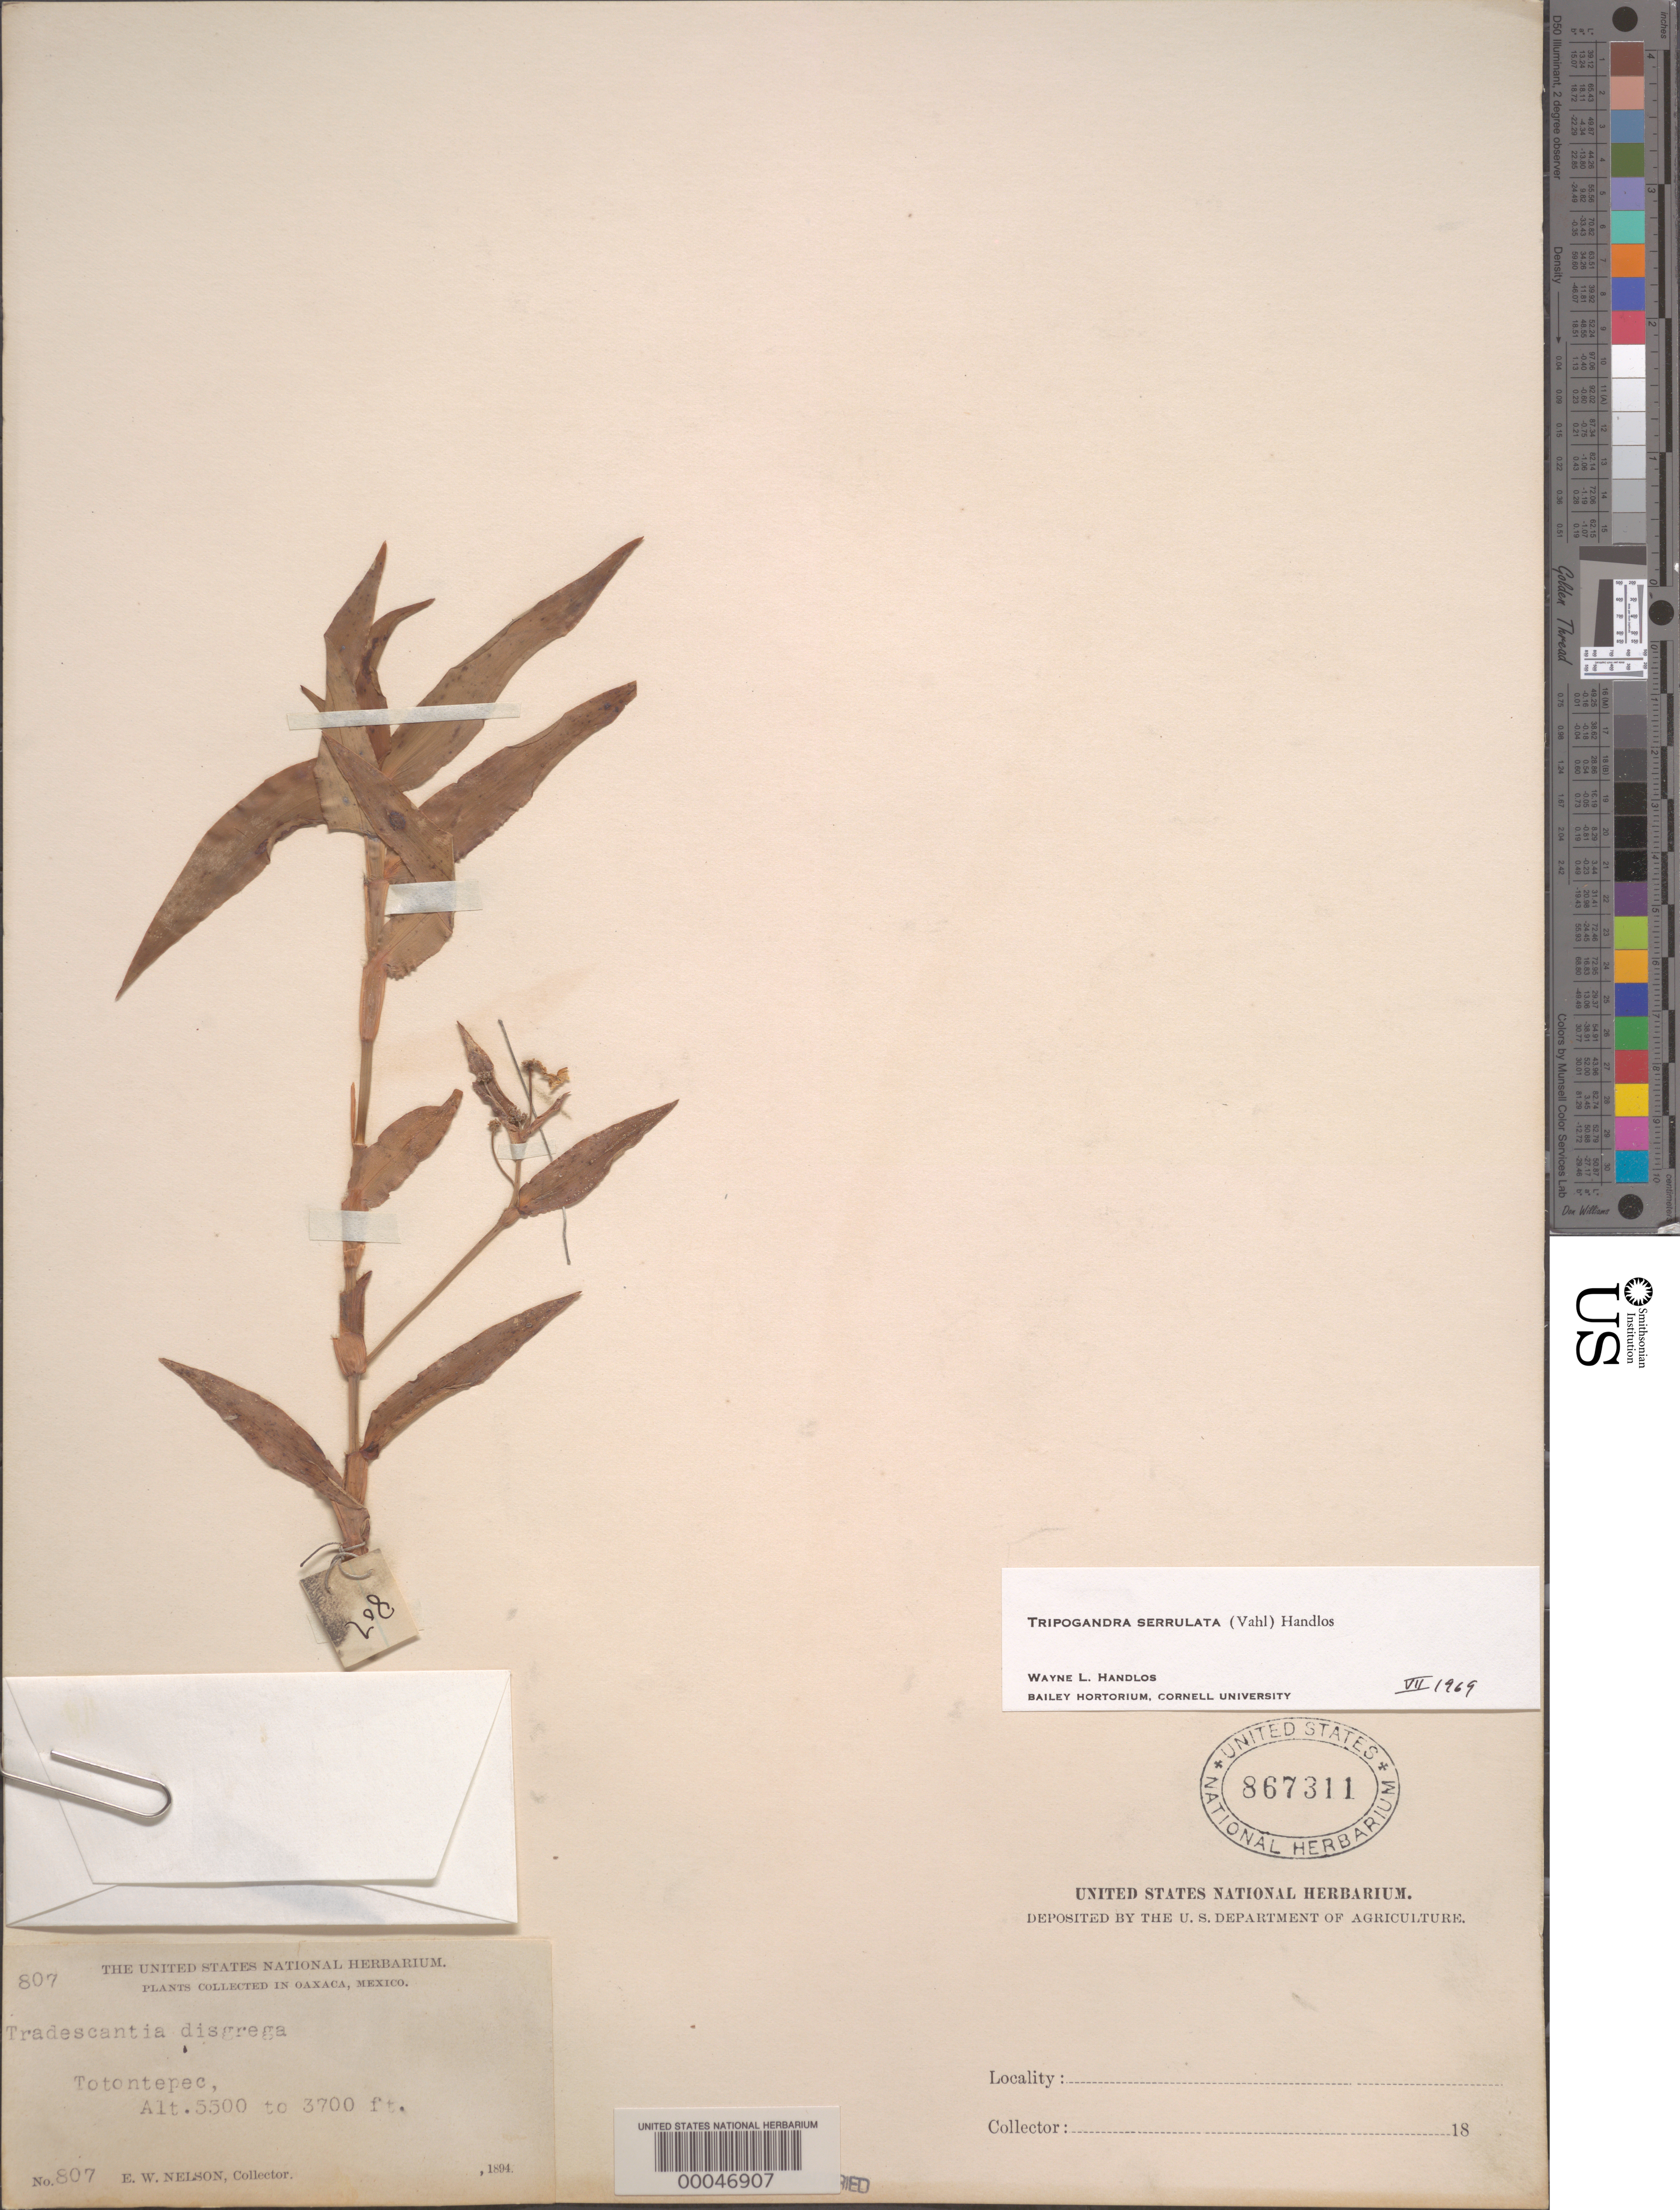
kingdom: Plantae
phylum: Tracheophyta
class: Liliopsida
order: Commelinales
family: Commelinaceae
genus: Tripogandra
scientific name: Tripogandra serrulata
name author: (Vahl) Handlos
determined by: Handlos, W. L.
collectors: E. W. Nelson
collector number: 807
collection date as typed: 1894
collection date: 1894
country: Mexico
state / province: Oaxaca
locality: Totontepec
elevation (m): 1129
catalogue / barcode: US 867311